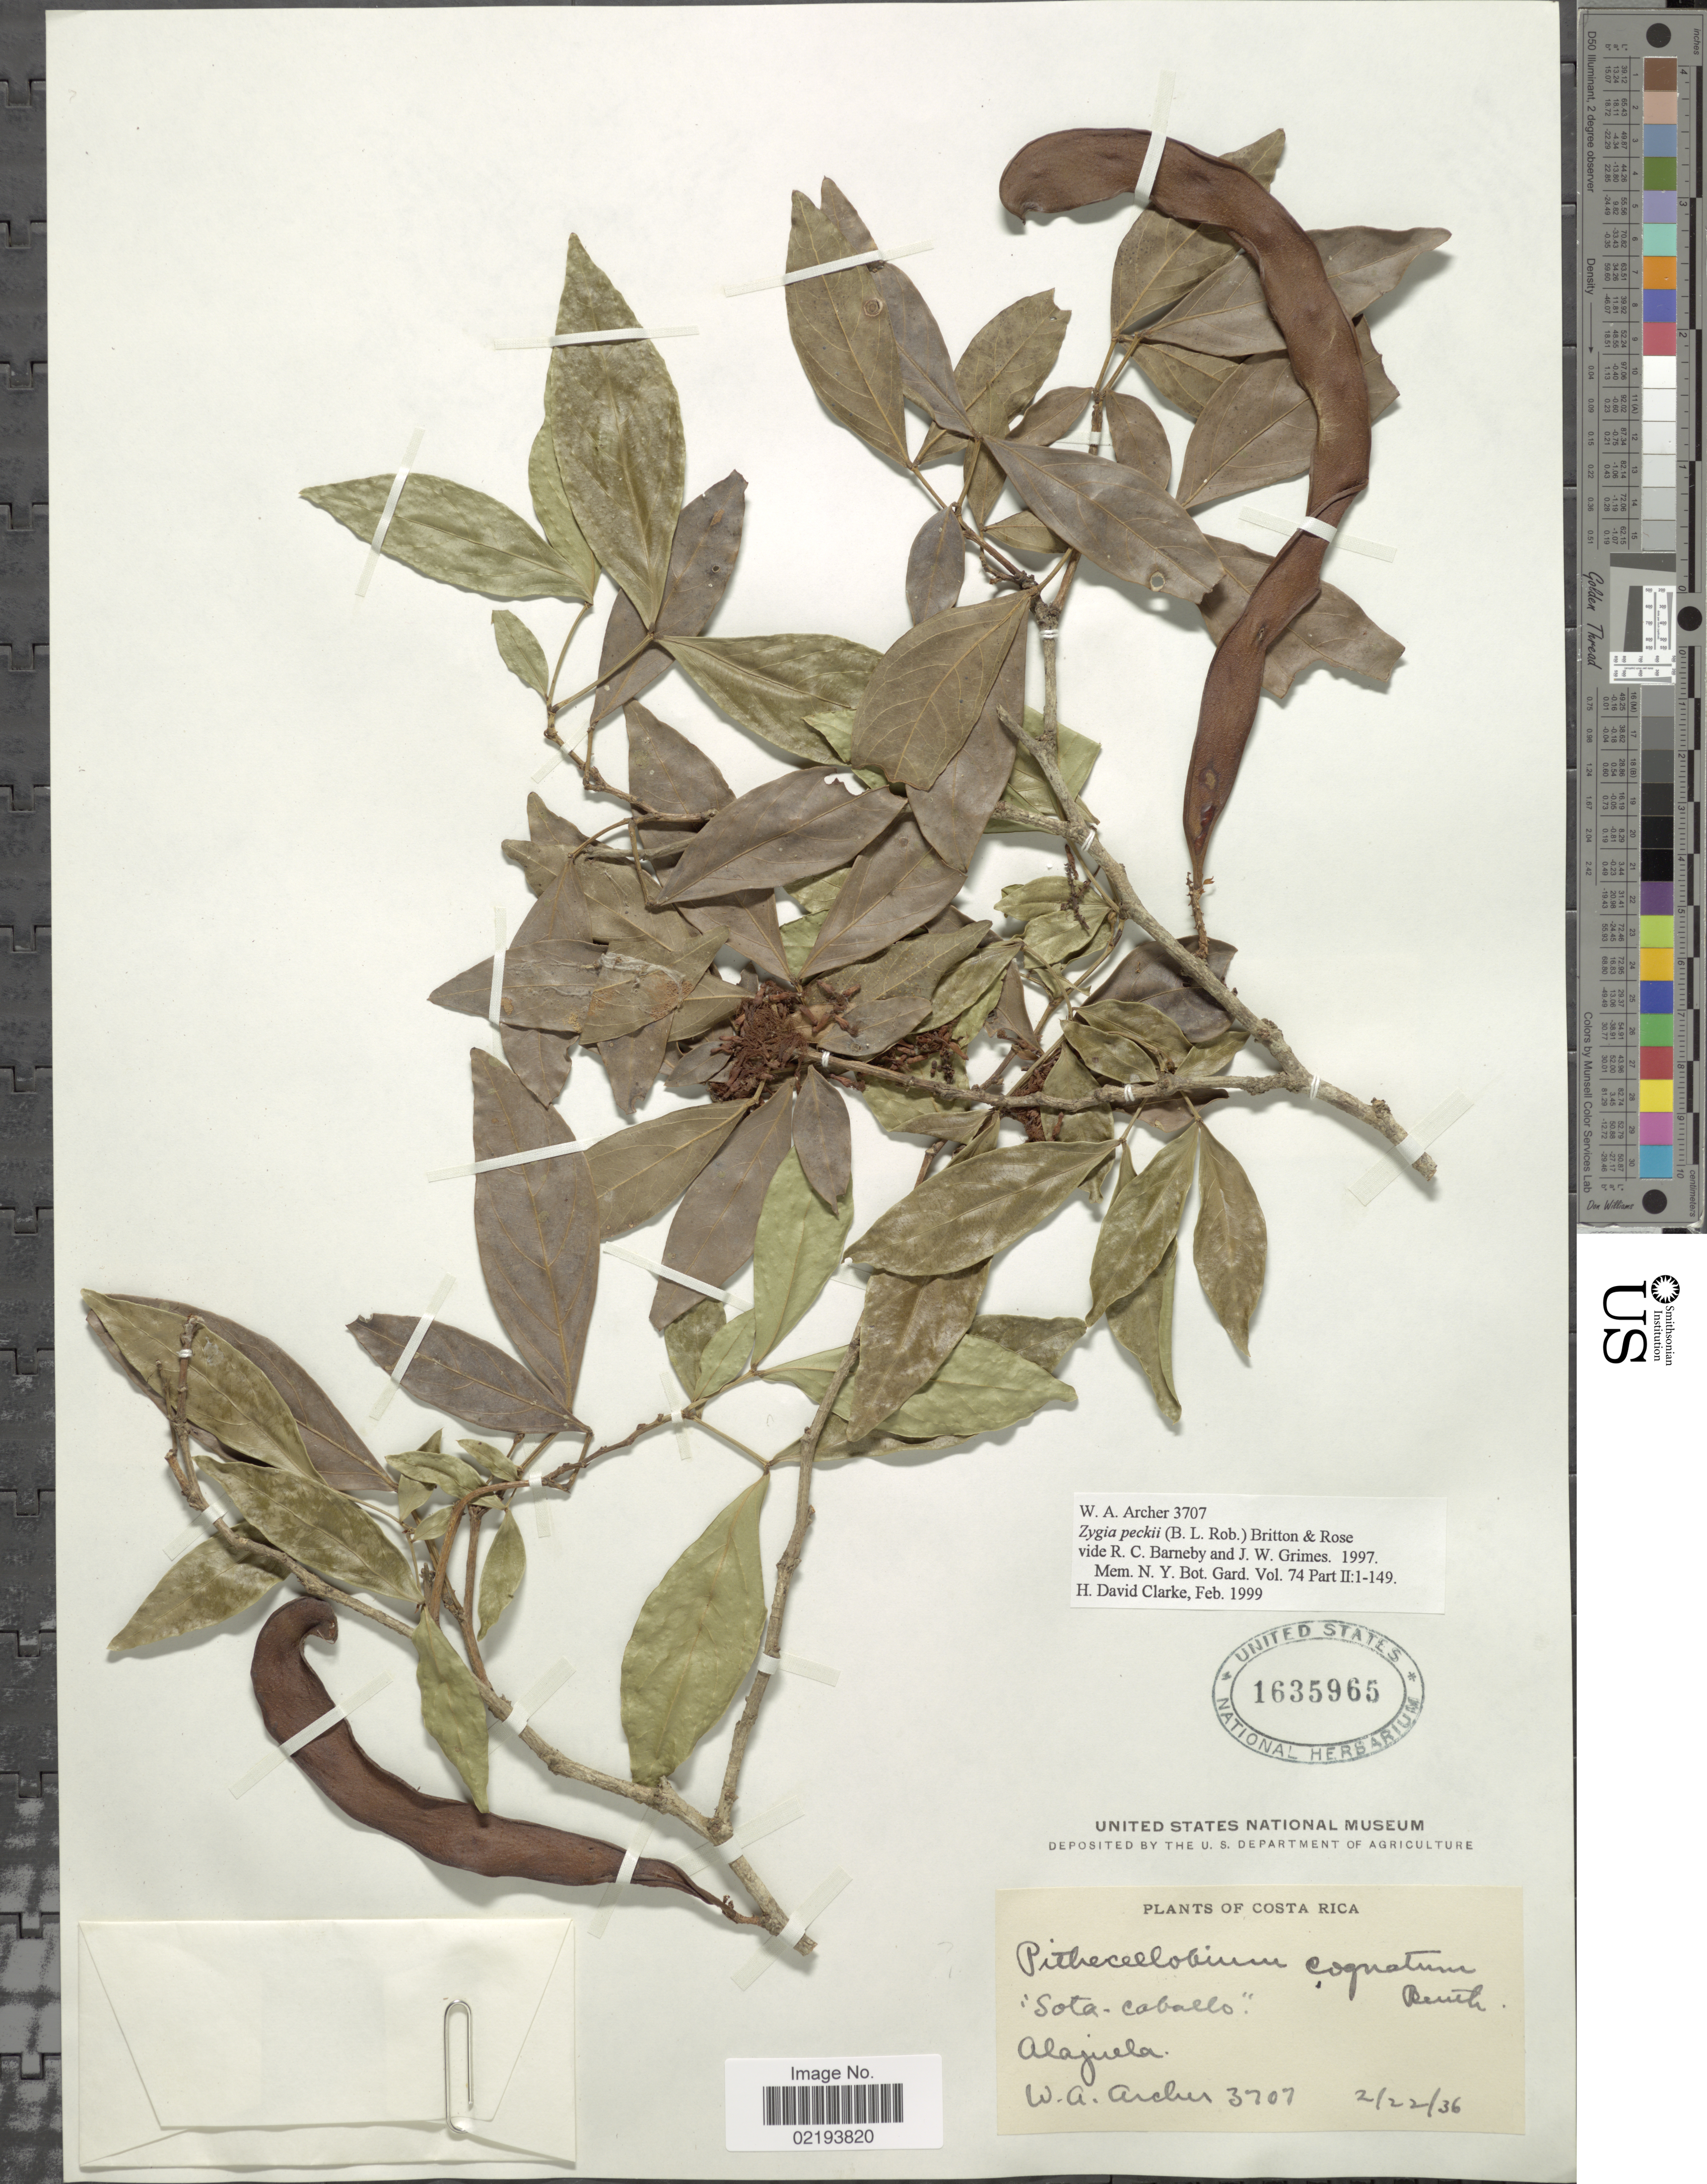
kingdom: Plantae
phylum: Tracheophyta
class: Magnoliopsida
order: Fabales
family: Fabaceae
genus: Zygia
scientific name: Zygia peckii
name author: (B.L. Rob.) Britton & Rose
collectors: W. A. Archer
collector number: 3707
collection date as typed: Transcribed d/m/y: 22/2/36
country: Costa Rica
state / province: Alajuela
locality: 'Sota-caballo'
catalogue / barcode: US 1635965